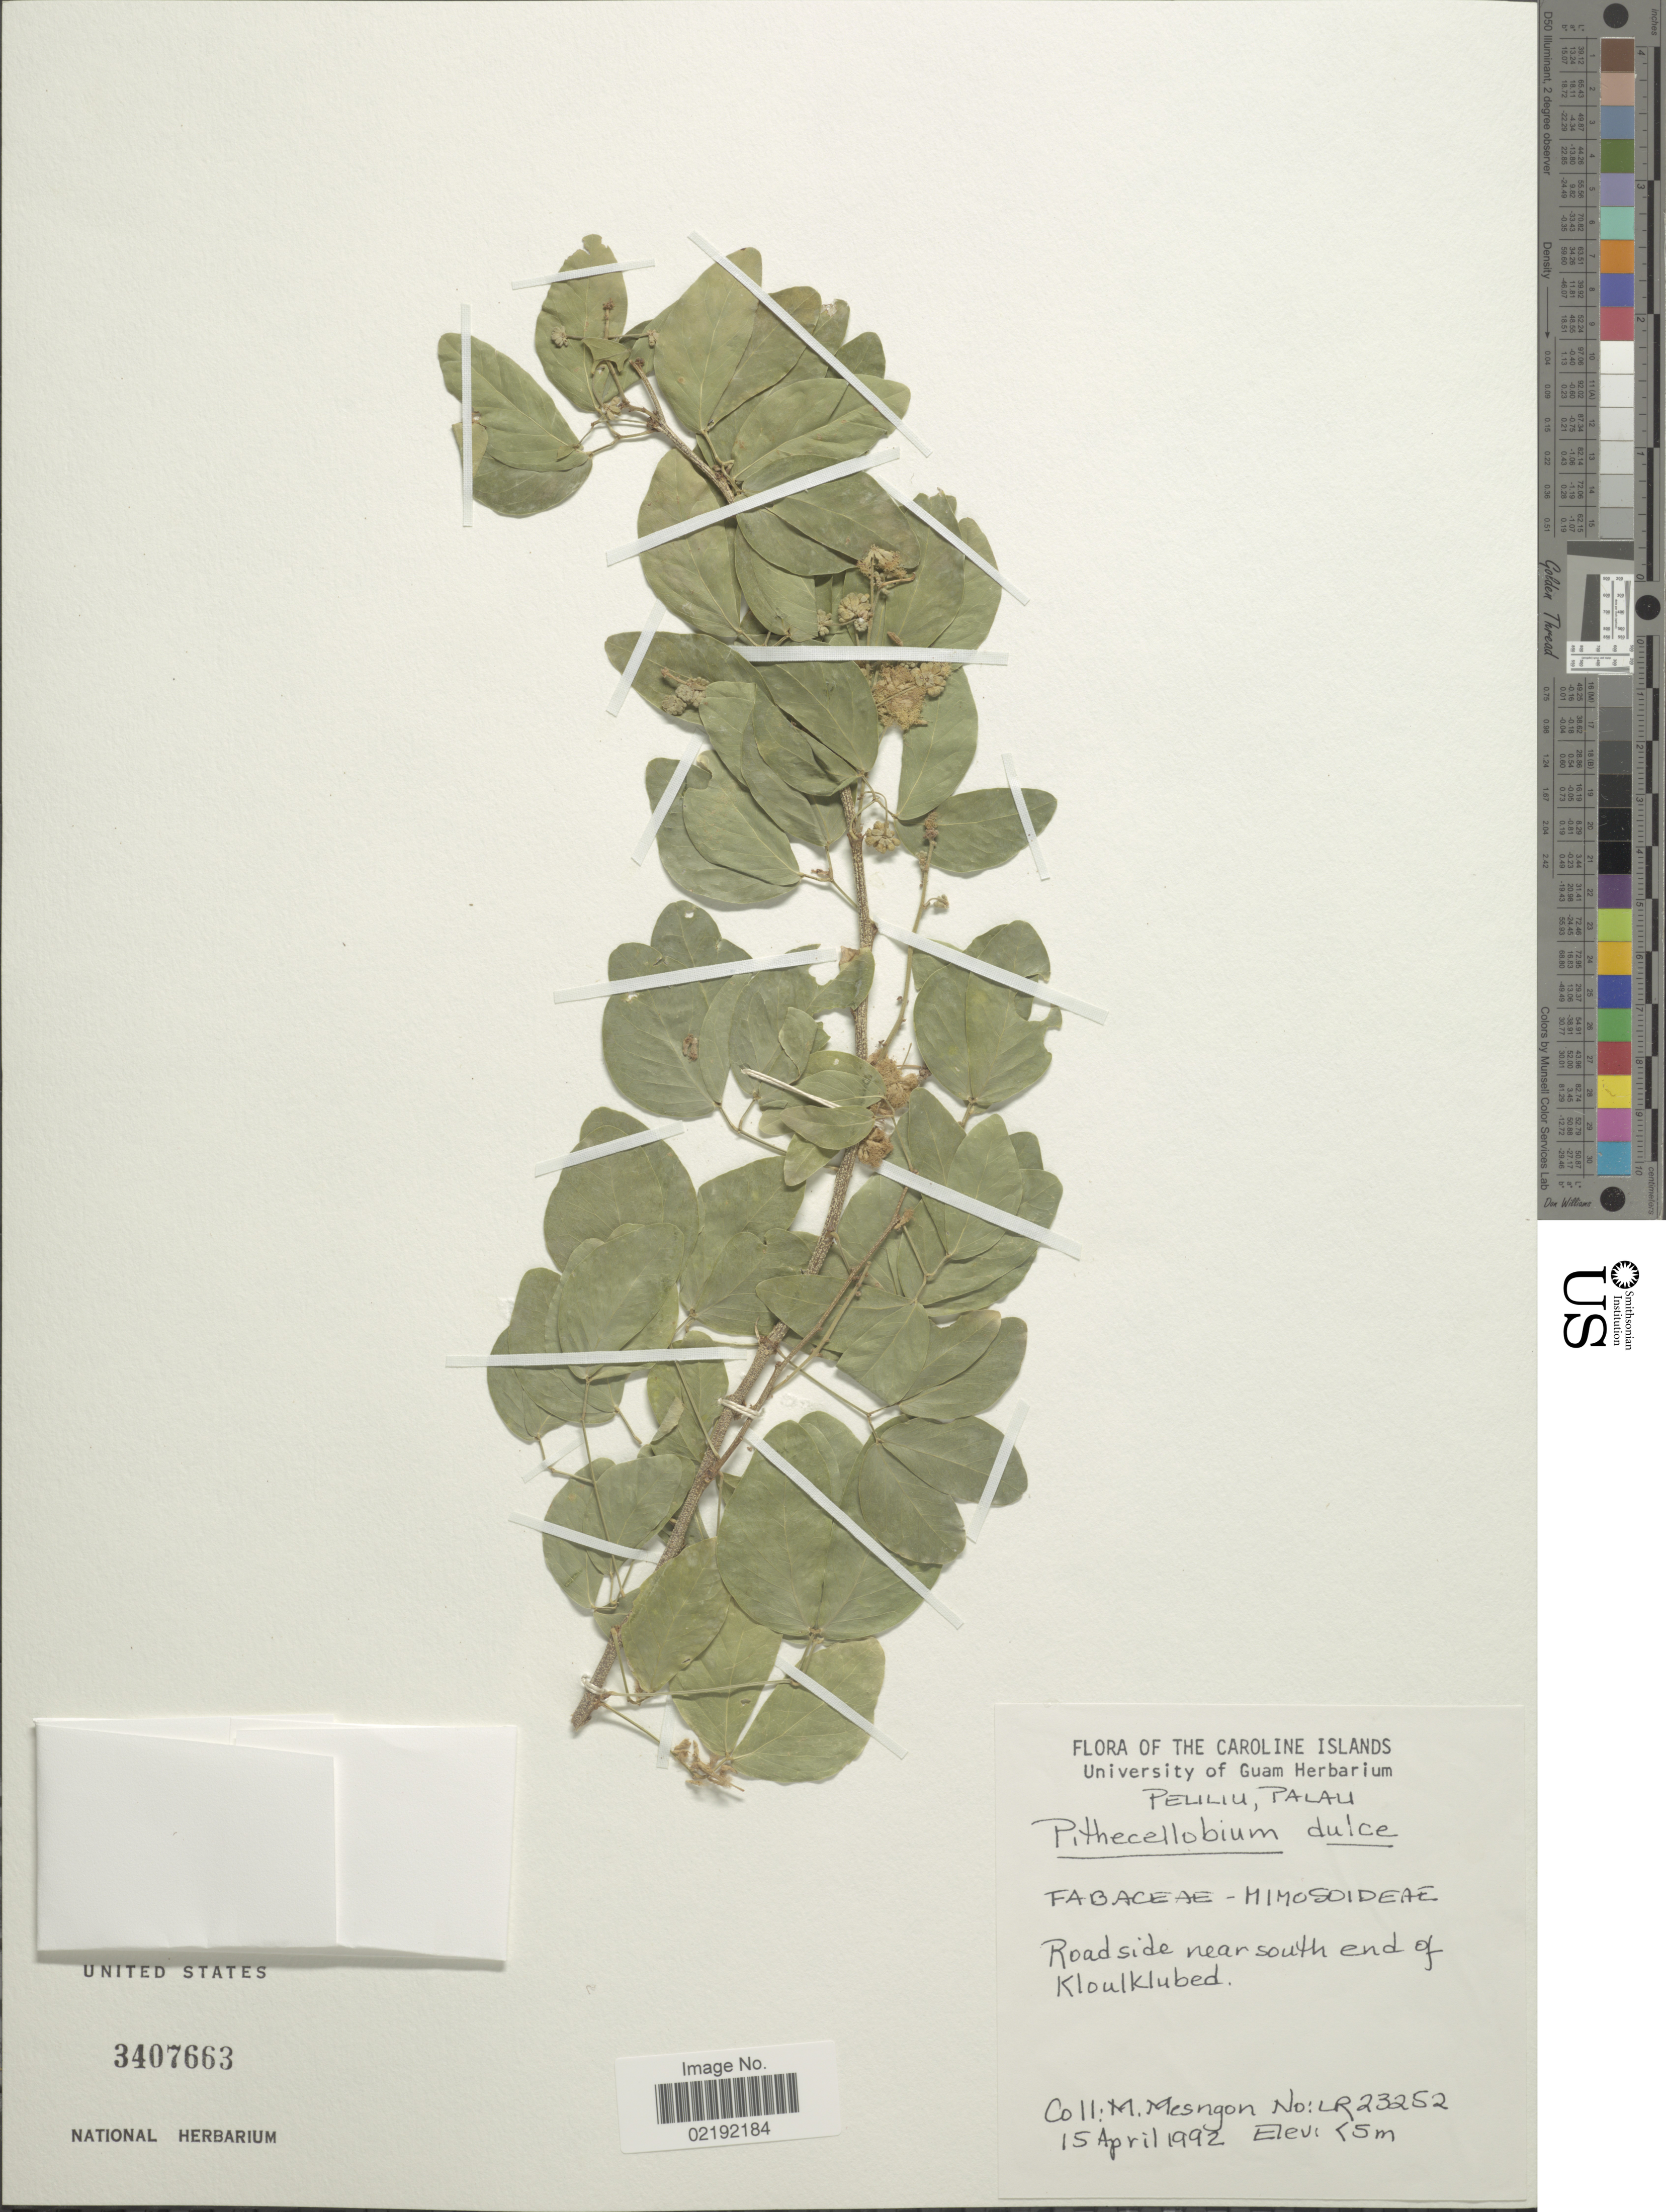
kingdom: Plantae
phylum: Tracheophyta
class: Magnoliopsida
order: Fabales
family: Fabaceae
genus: Pithecellobium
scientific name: Pithecellobium dulce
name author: (Roxb.) Benth.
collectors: M. Mesngon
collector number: LR23252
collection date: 1992-04-15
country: Palau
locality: Caroline Islands. Peliliu, Palau. Roadside near south end of Kloulklubed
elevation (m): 5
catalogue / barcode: US 3407663